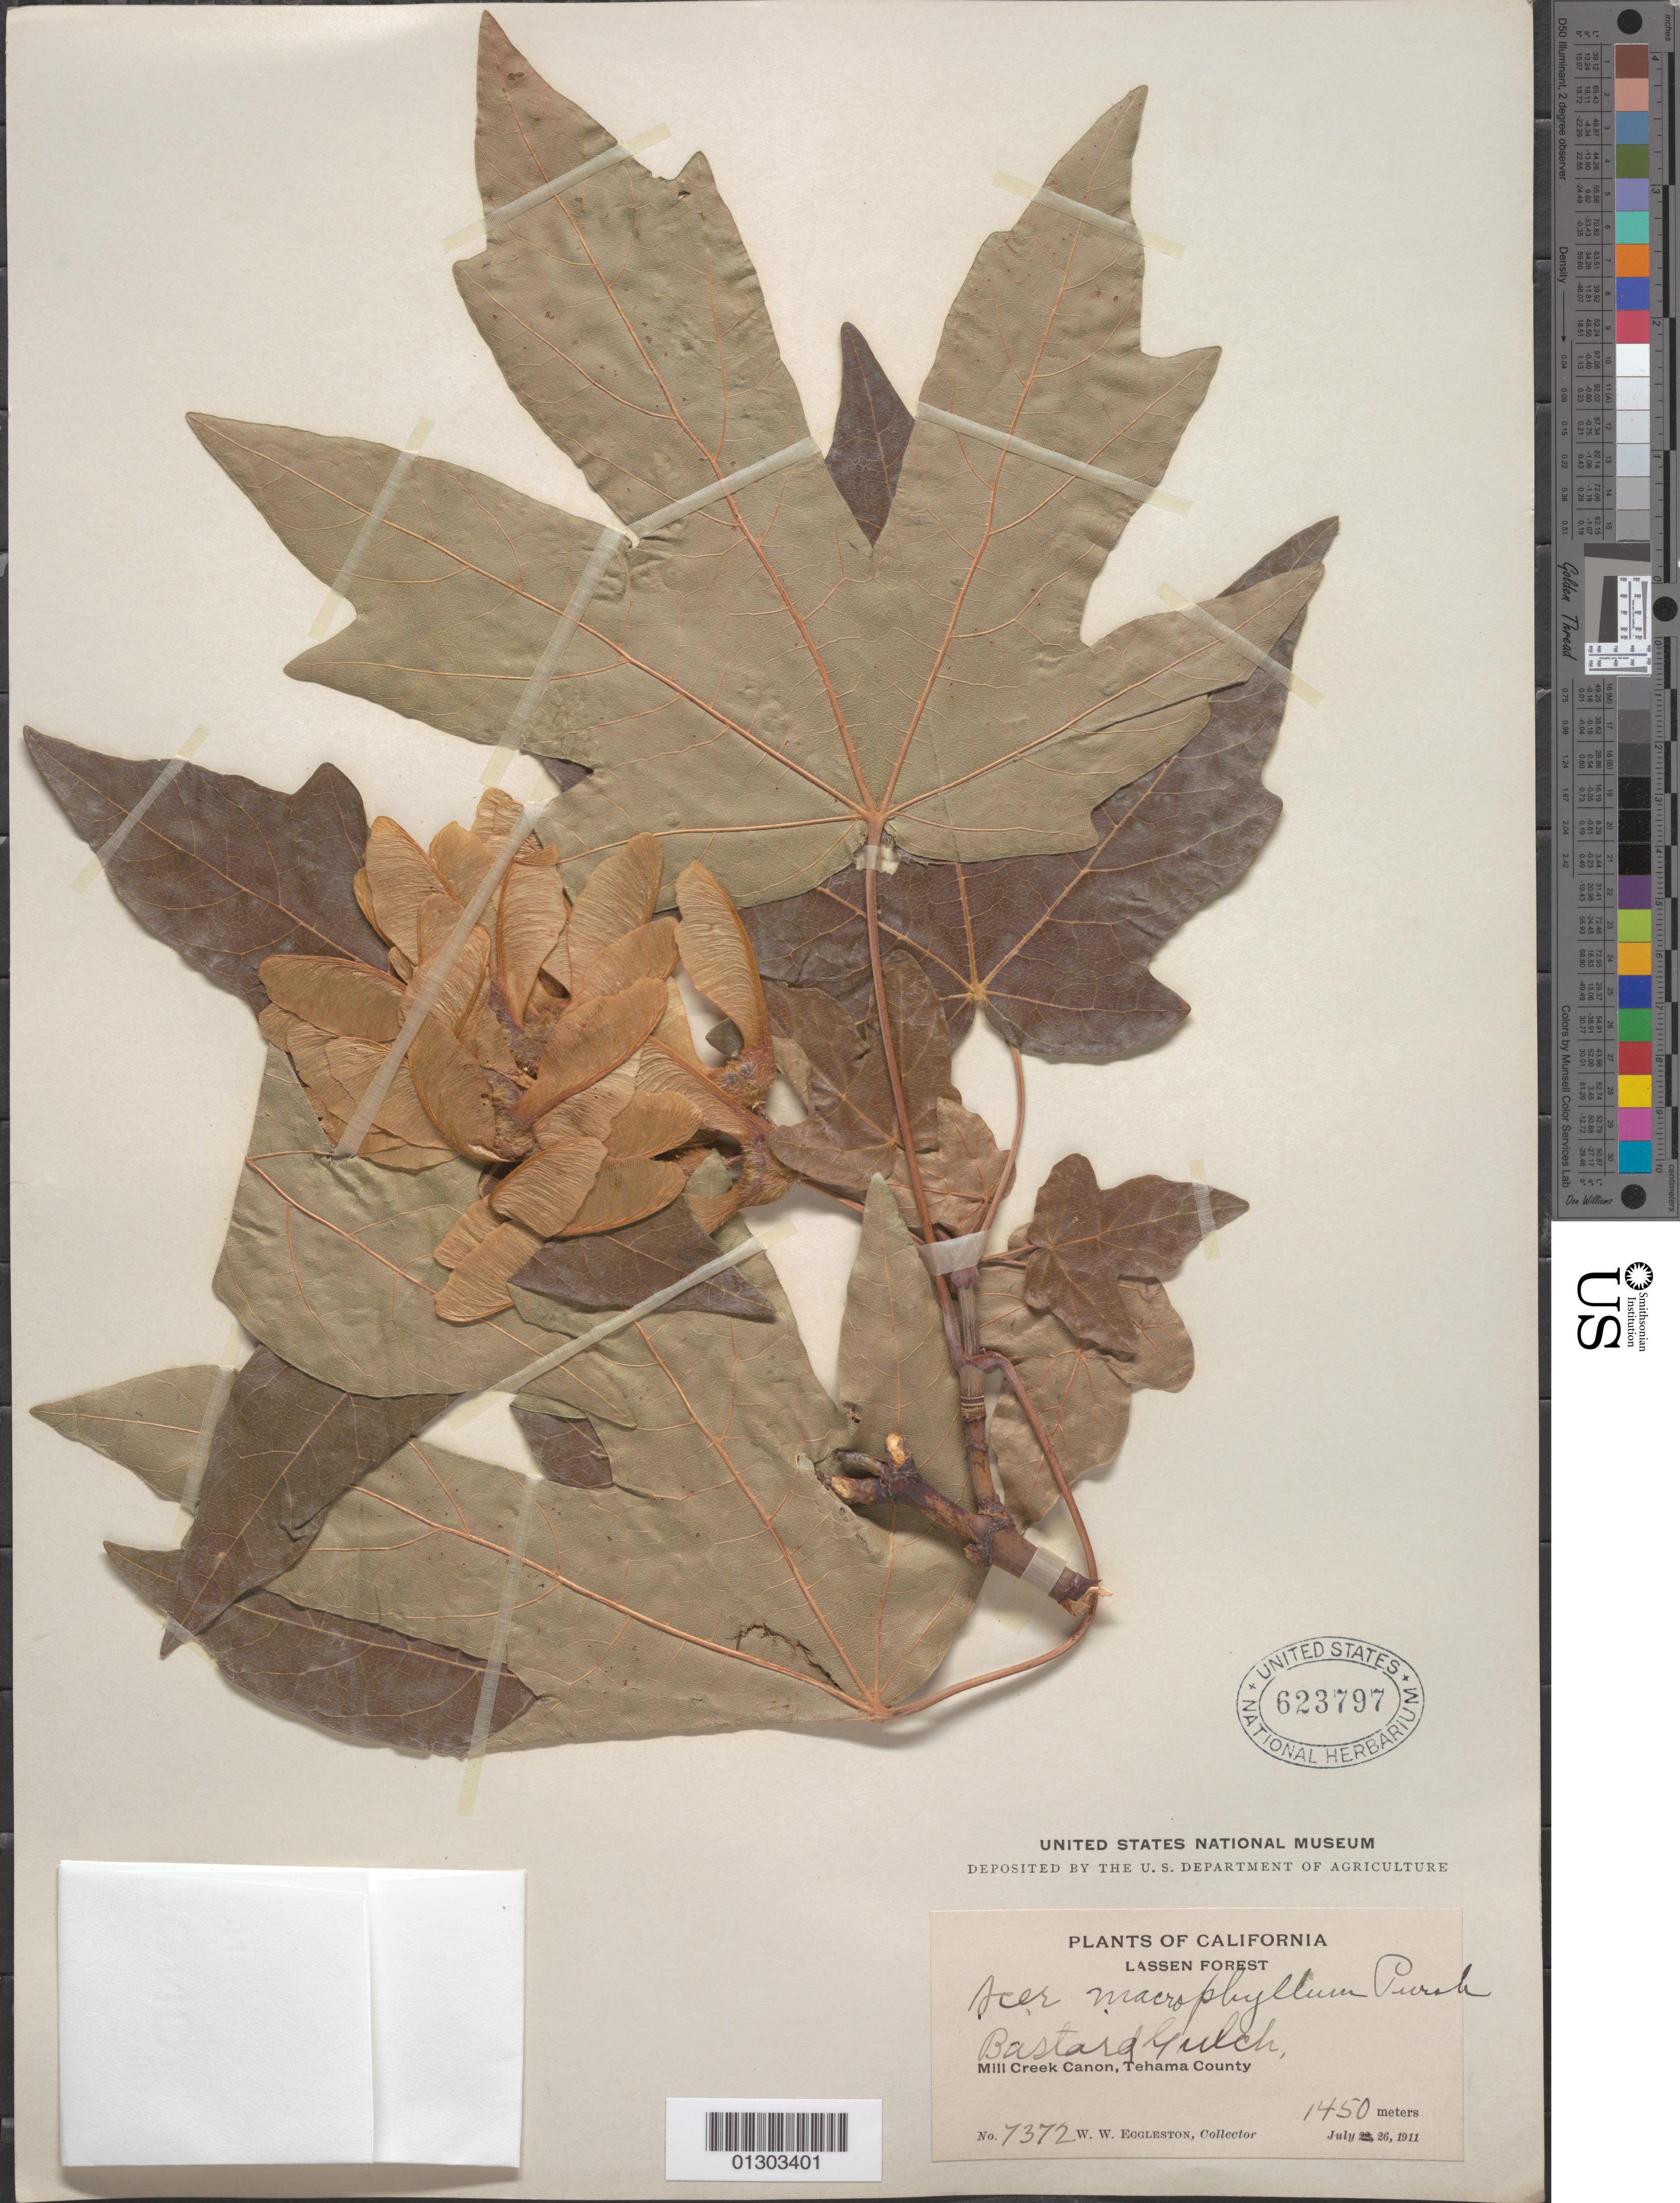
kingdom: Plantae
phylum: Tracheophyta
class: Magnoliopsida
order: Sapindales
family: Sapindaceae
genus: Acer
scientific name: Acer macrophyllum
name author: Pursh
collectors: W. W. Eggleston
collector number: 7372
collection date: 1911-07-26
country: United States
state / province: California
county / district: Tehama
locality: Tehama County, Mill Creek Canon, Bastard Gulch.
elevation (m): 1450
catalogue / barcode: US 623797